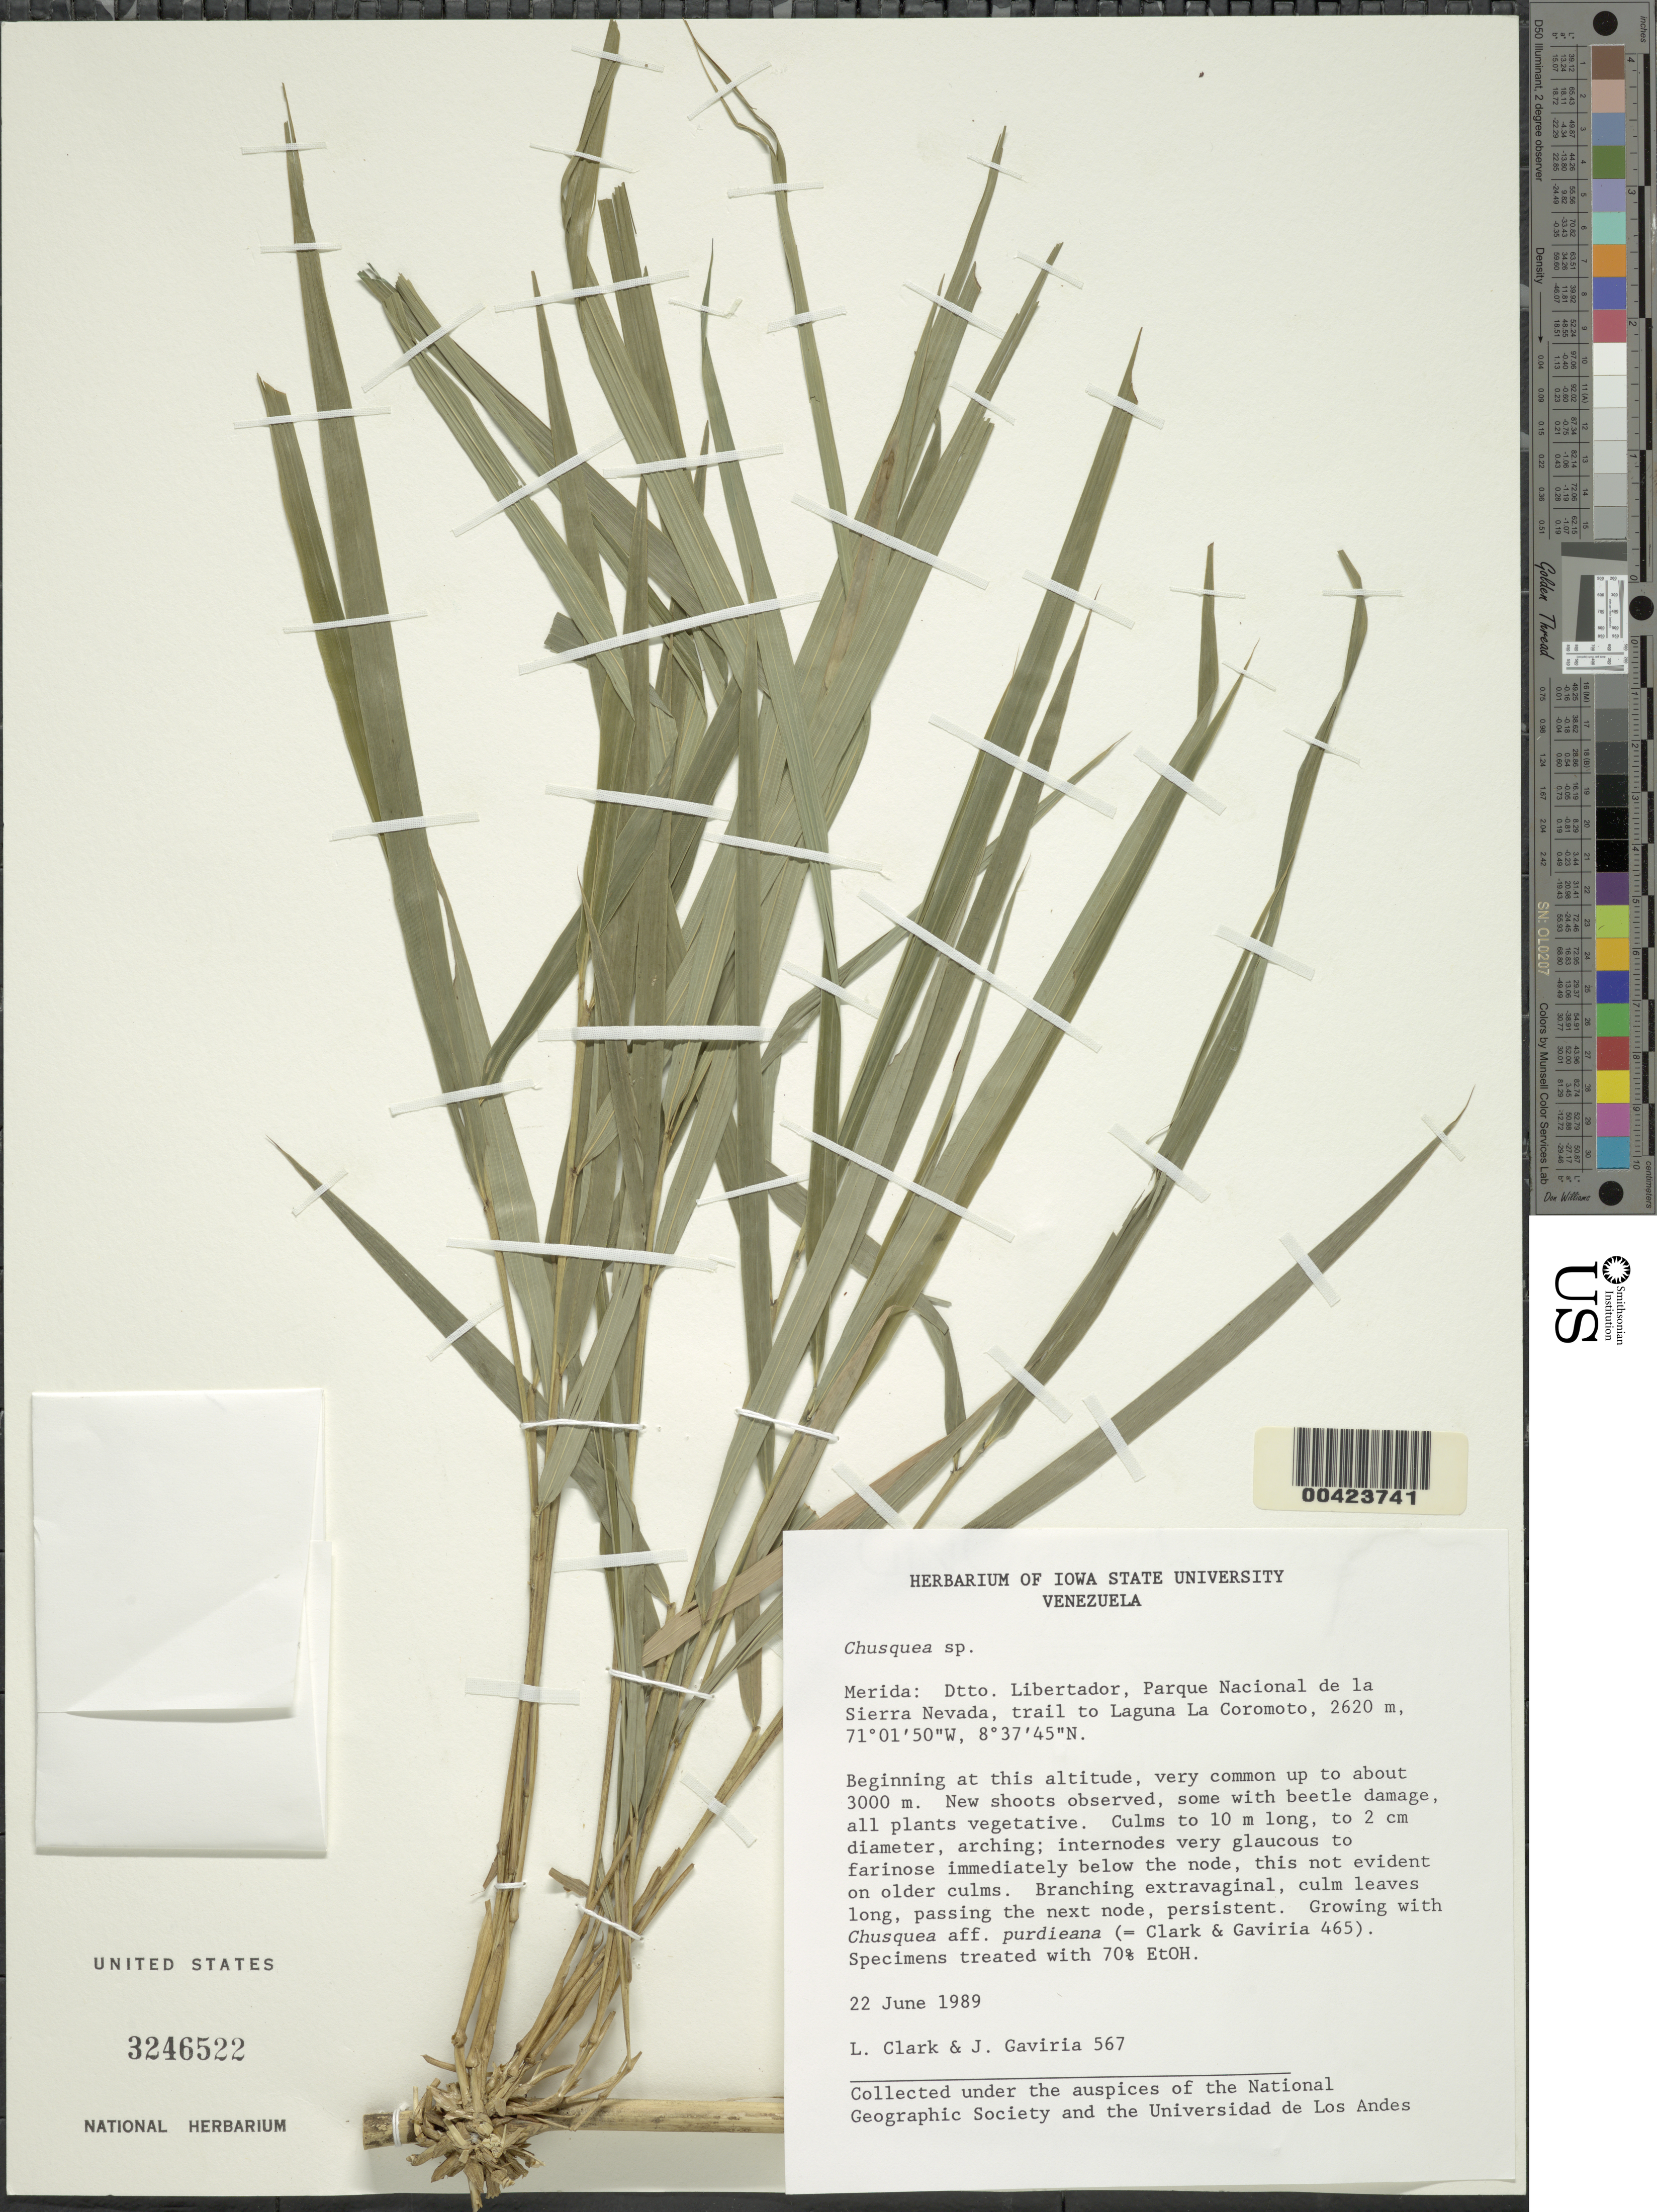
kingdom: Plantae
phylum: Tracheophyta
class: Liliopsida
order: Poales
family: Poaceae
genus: Chusquea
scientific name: Chusquea sp.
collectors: L. G. Clark & J. Gaviria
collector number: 567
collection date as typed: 22 Jun 1989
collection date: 1989-06-22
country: Venezuela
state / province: Mérida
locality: Trail to laguna la coromoto; parque nacional de la sierra nevada; dtto. libertador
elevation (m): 2620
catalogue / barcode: US 3246522